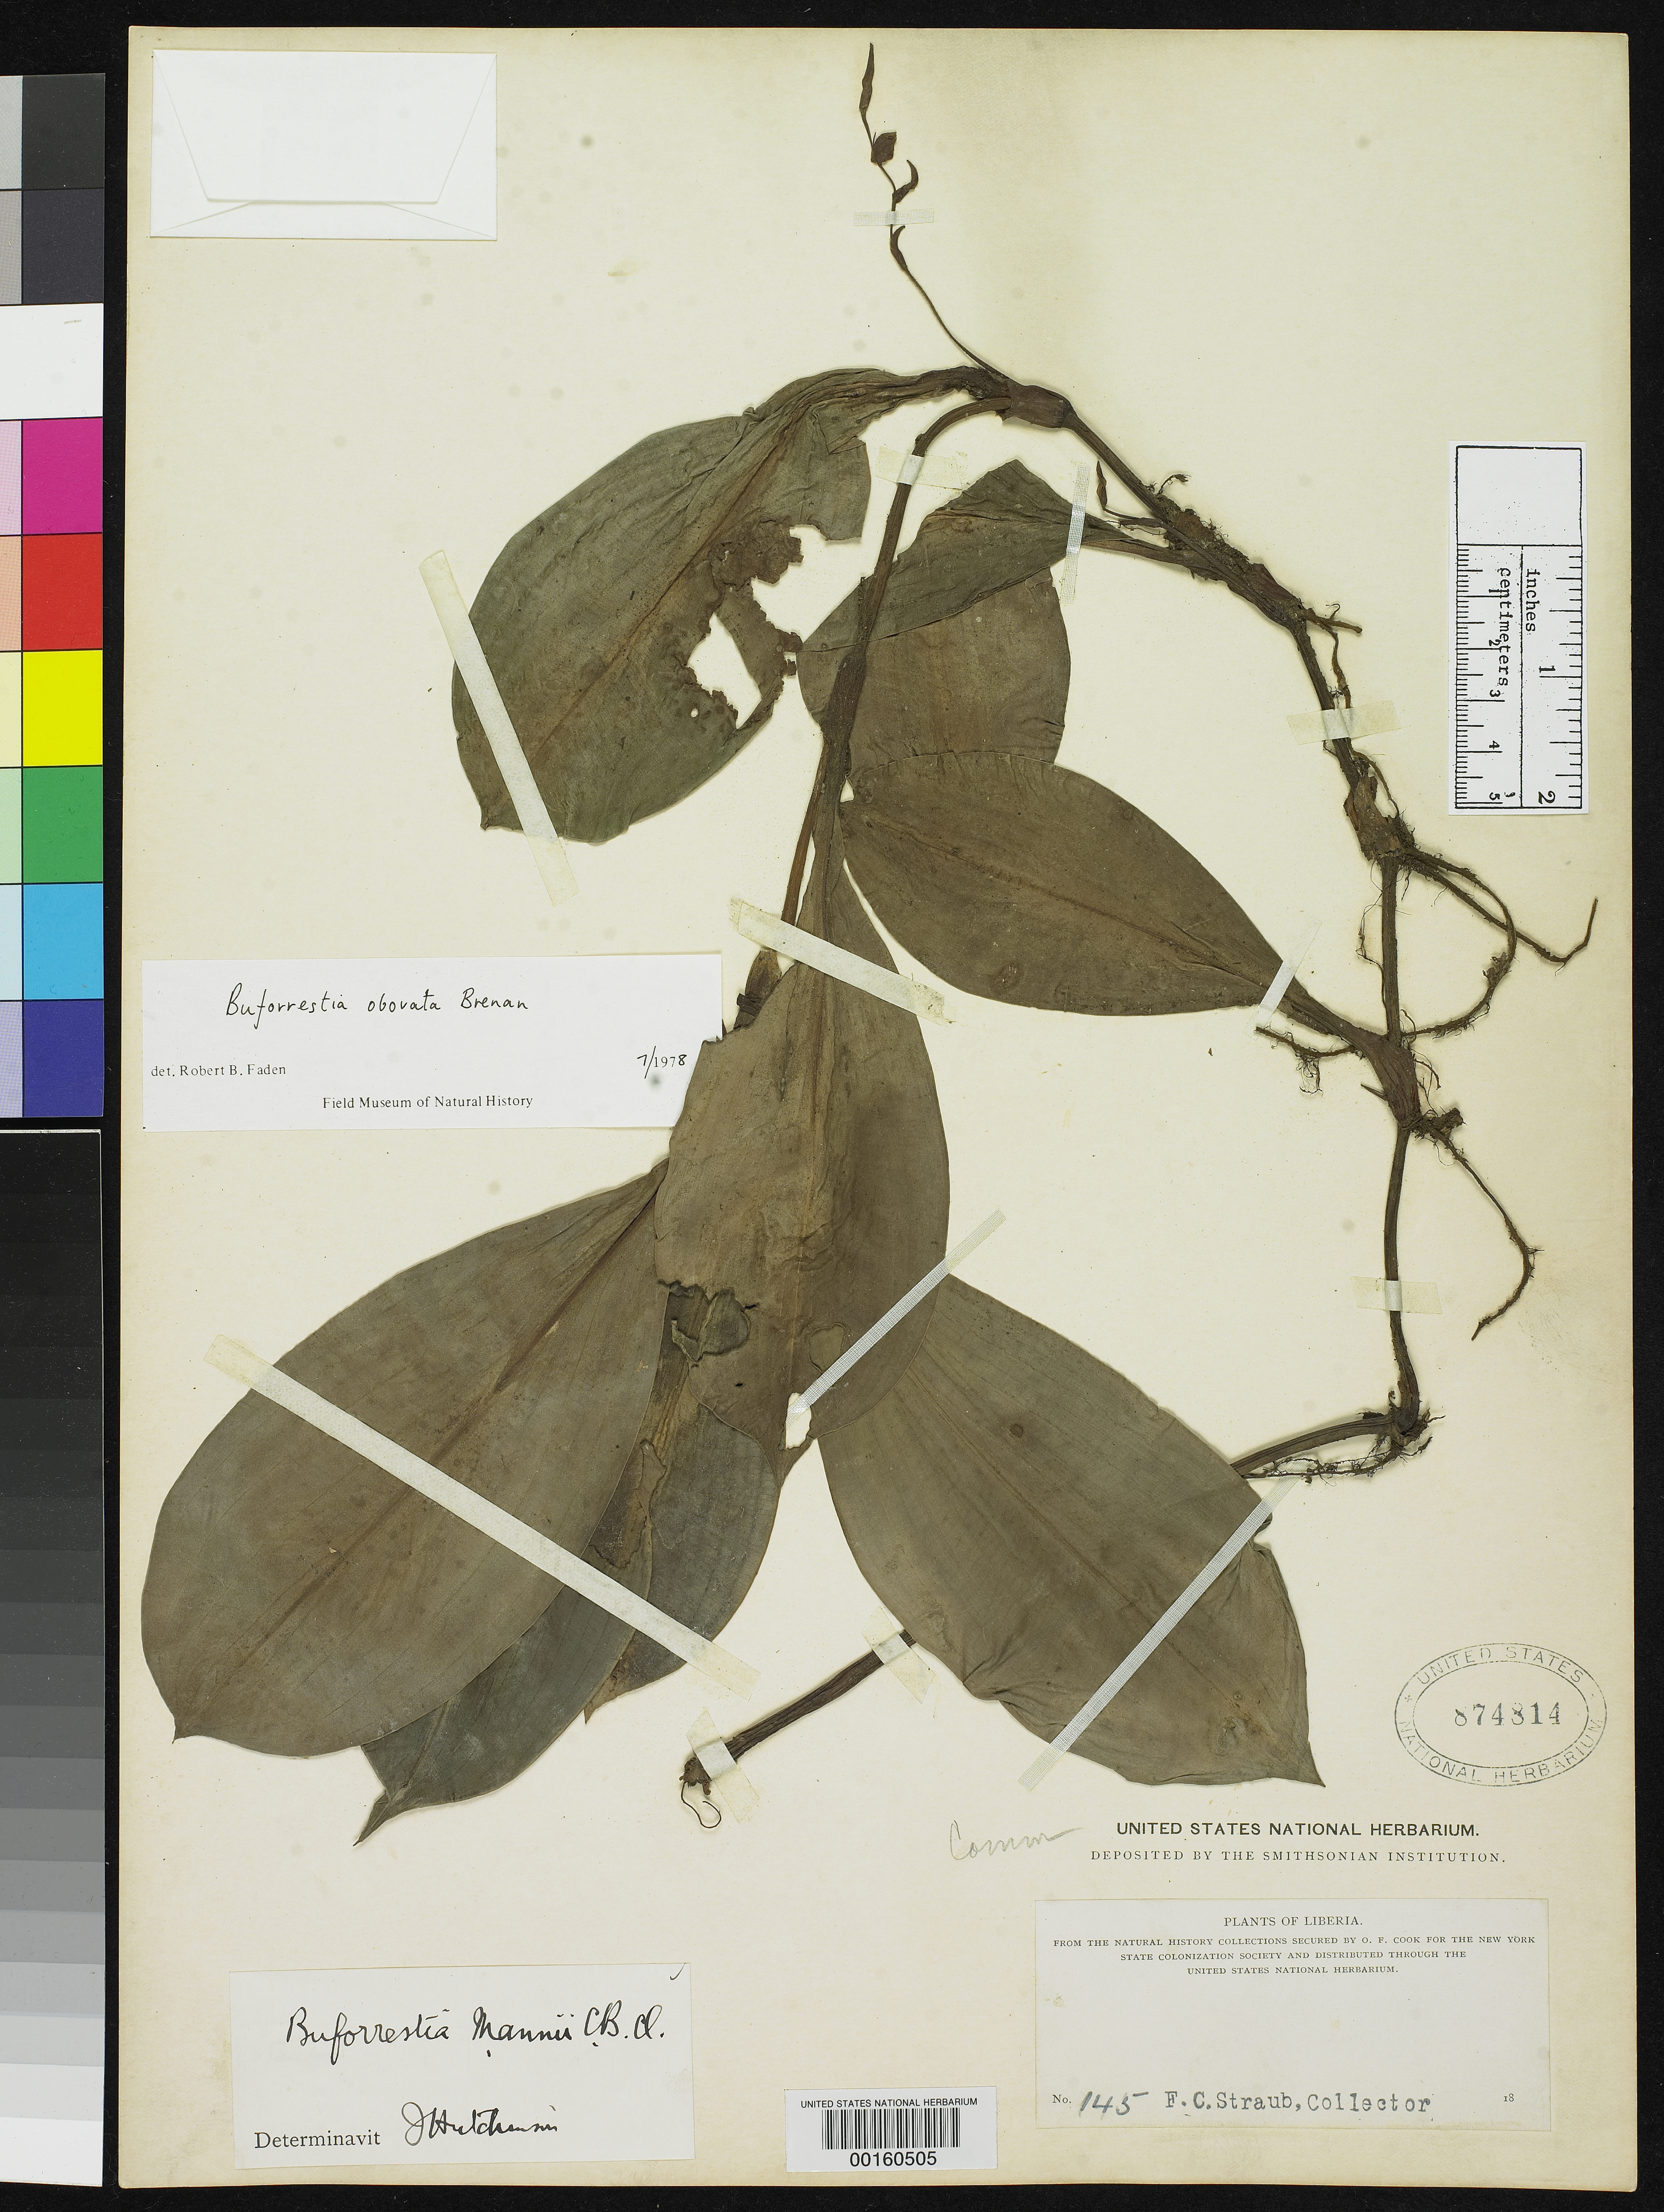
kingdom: Plantae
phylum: Tracheophyta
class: Liliopsida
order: Commelinales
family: Commelinaceae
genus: Buforrestia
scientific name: Buforrestia obovata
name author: Brenan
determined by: Faden, Robert B., (US), Smithsonian Institution - National Museum of Natural History (UNITED STATES)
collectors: F. Straub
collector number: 145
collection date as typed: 18--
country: Liberia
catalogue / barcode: US 874814